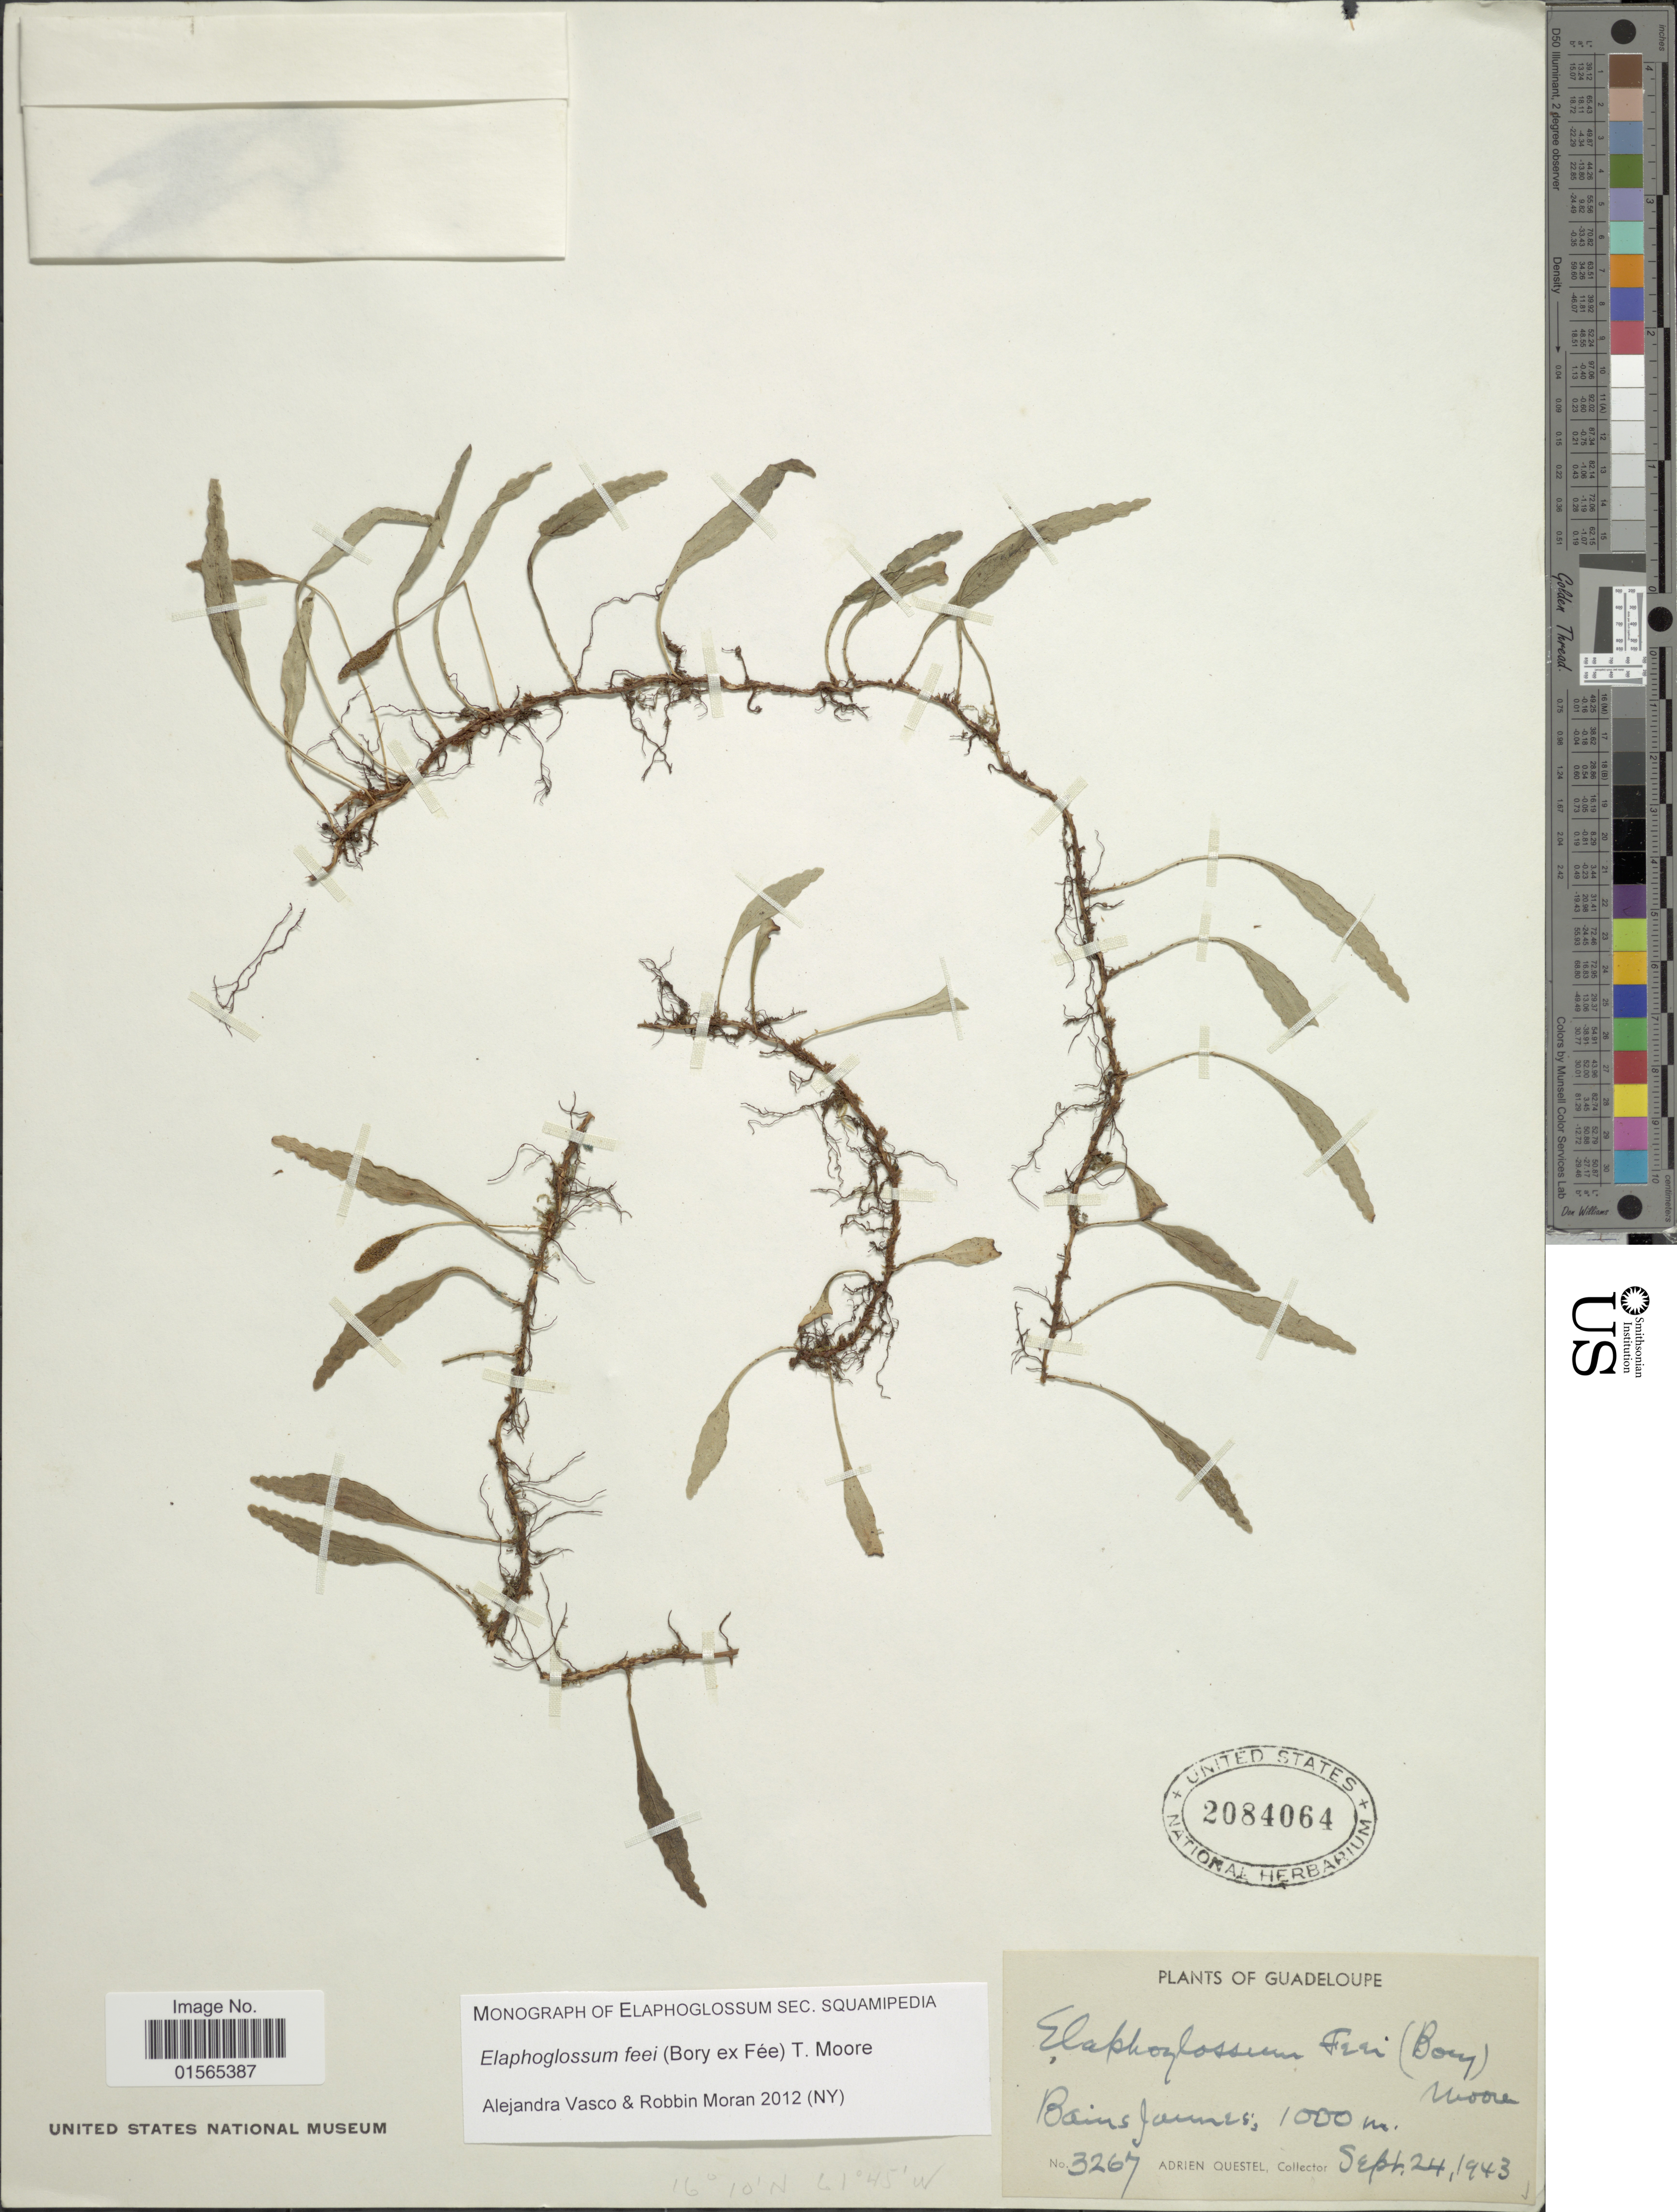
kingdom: Plantae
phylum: Tracheophyta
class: Polypodiopsida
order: Polypodiales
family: Dryopteridaceae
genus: Elaphoglossum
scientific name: Elaphoglossum feei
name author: (Bory ex Fée) T. Moore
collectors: A. Questel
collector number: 3267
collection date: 1943-09-24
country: Guadeloupe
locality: Bains Jaunes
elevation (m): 1000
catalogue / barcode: US 2084064